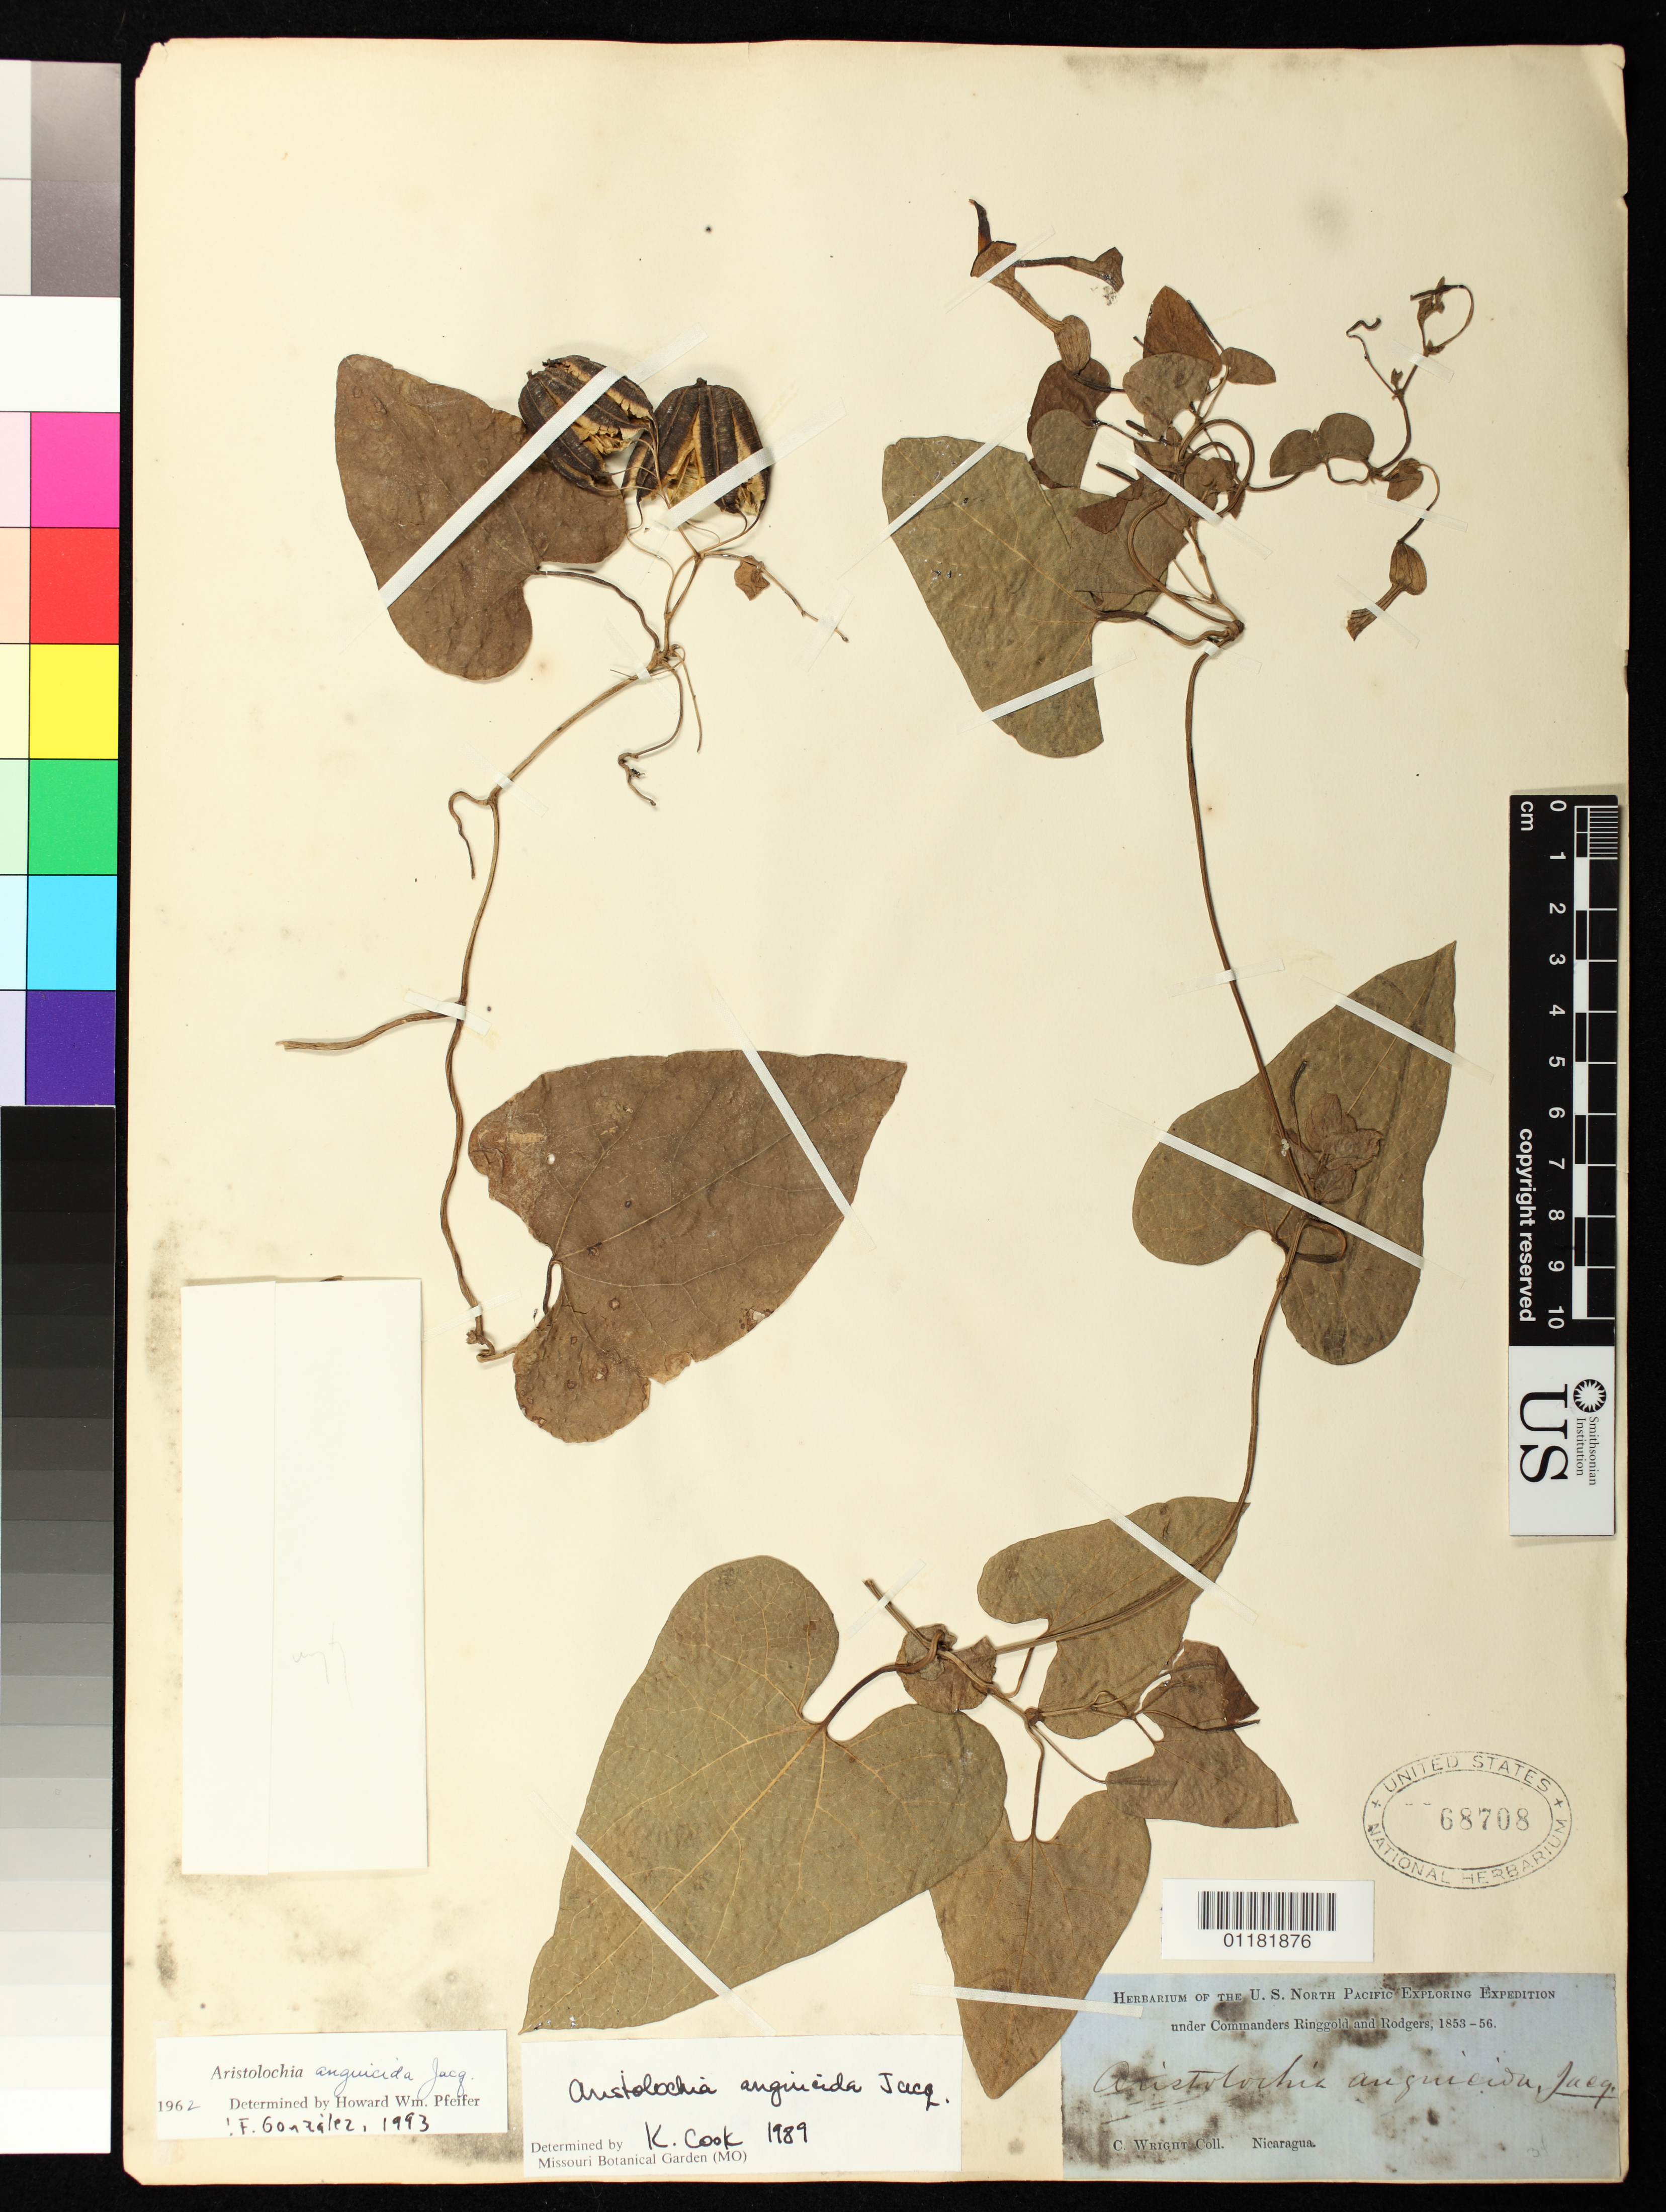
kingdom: Plantae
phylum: Tracheophyta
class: Magnoliopsida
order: Piperales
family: Aristolochiaceae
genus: Aristolochia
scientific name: Aristolochia anguicida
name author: Jacq.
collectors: C. Wright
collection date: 1853/1856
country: Nicaragua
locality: U.S. North Pacific Exploring Expedition under Commanders Ringgold and Rodgers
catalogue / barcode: US 68708